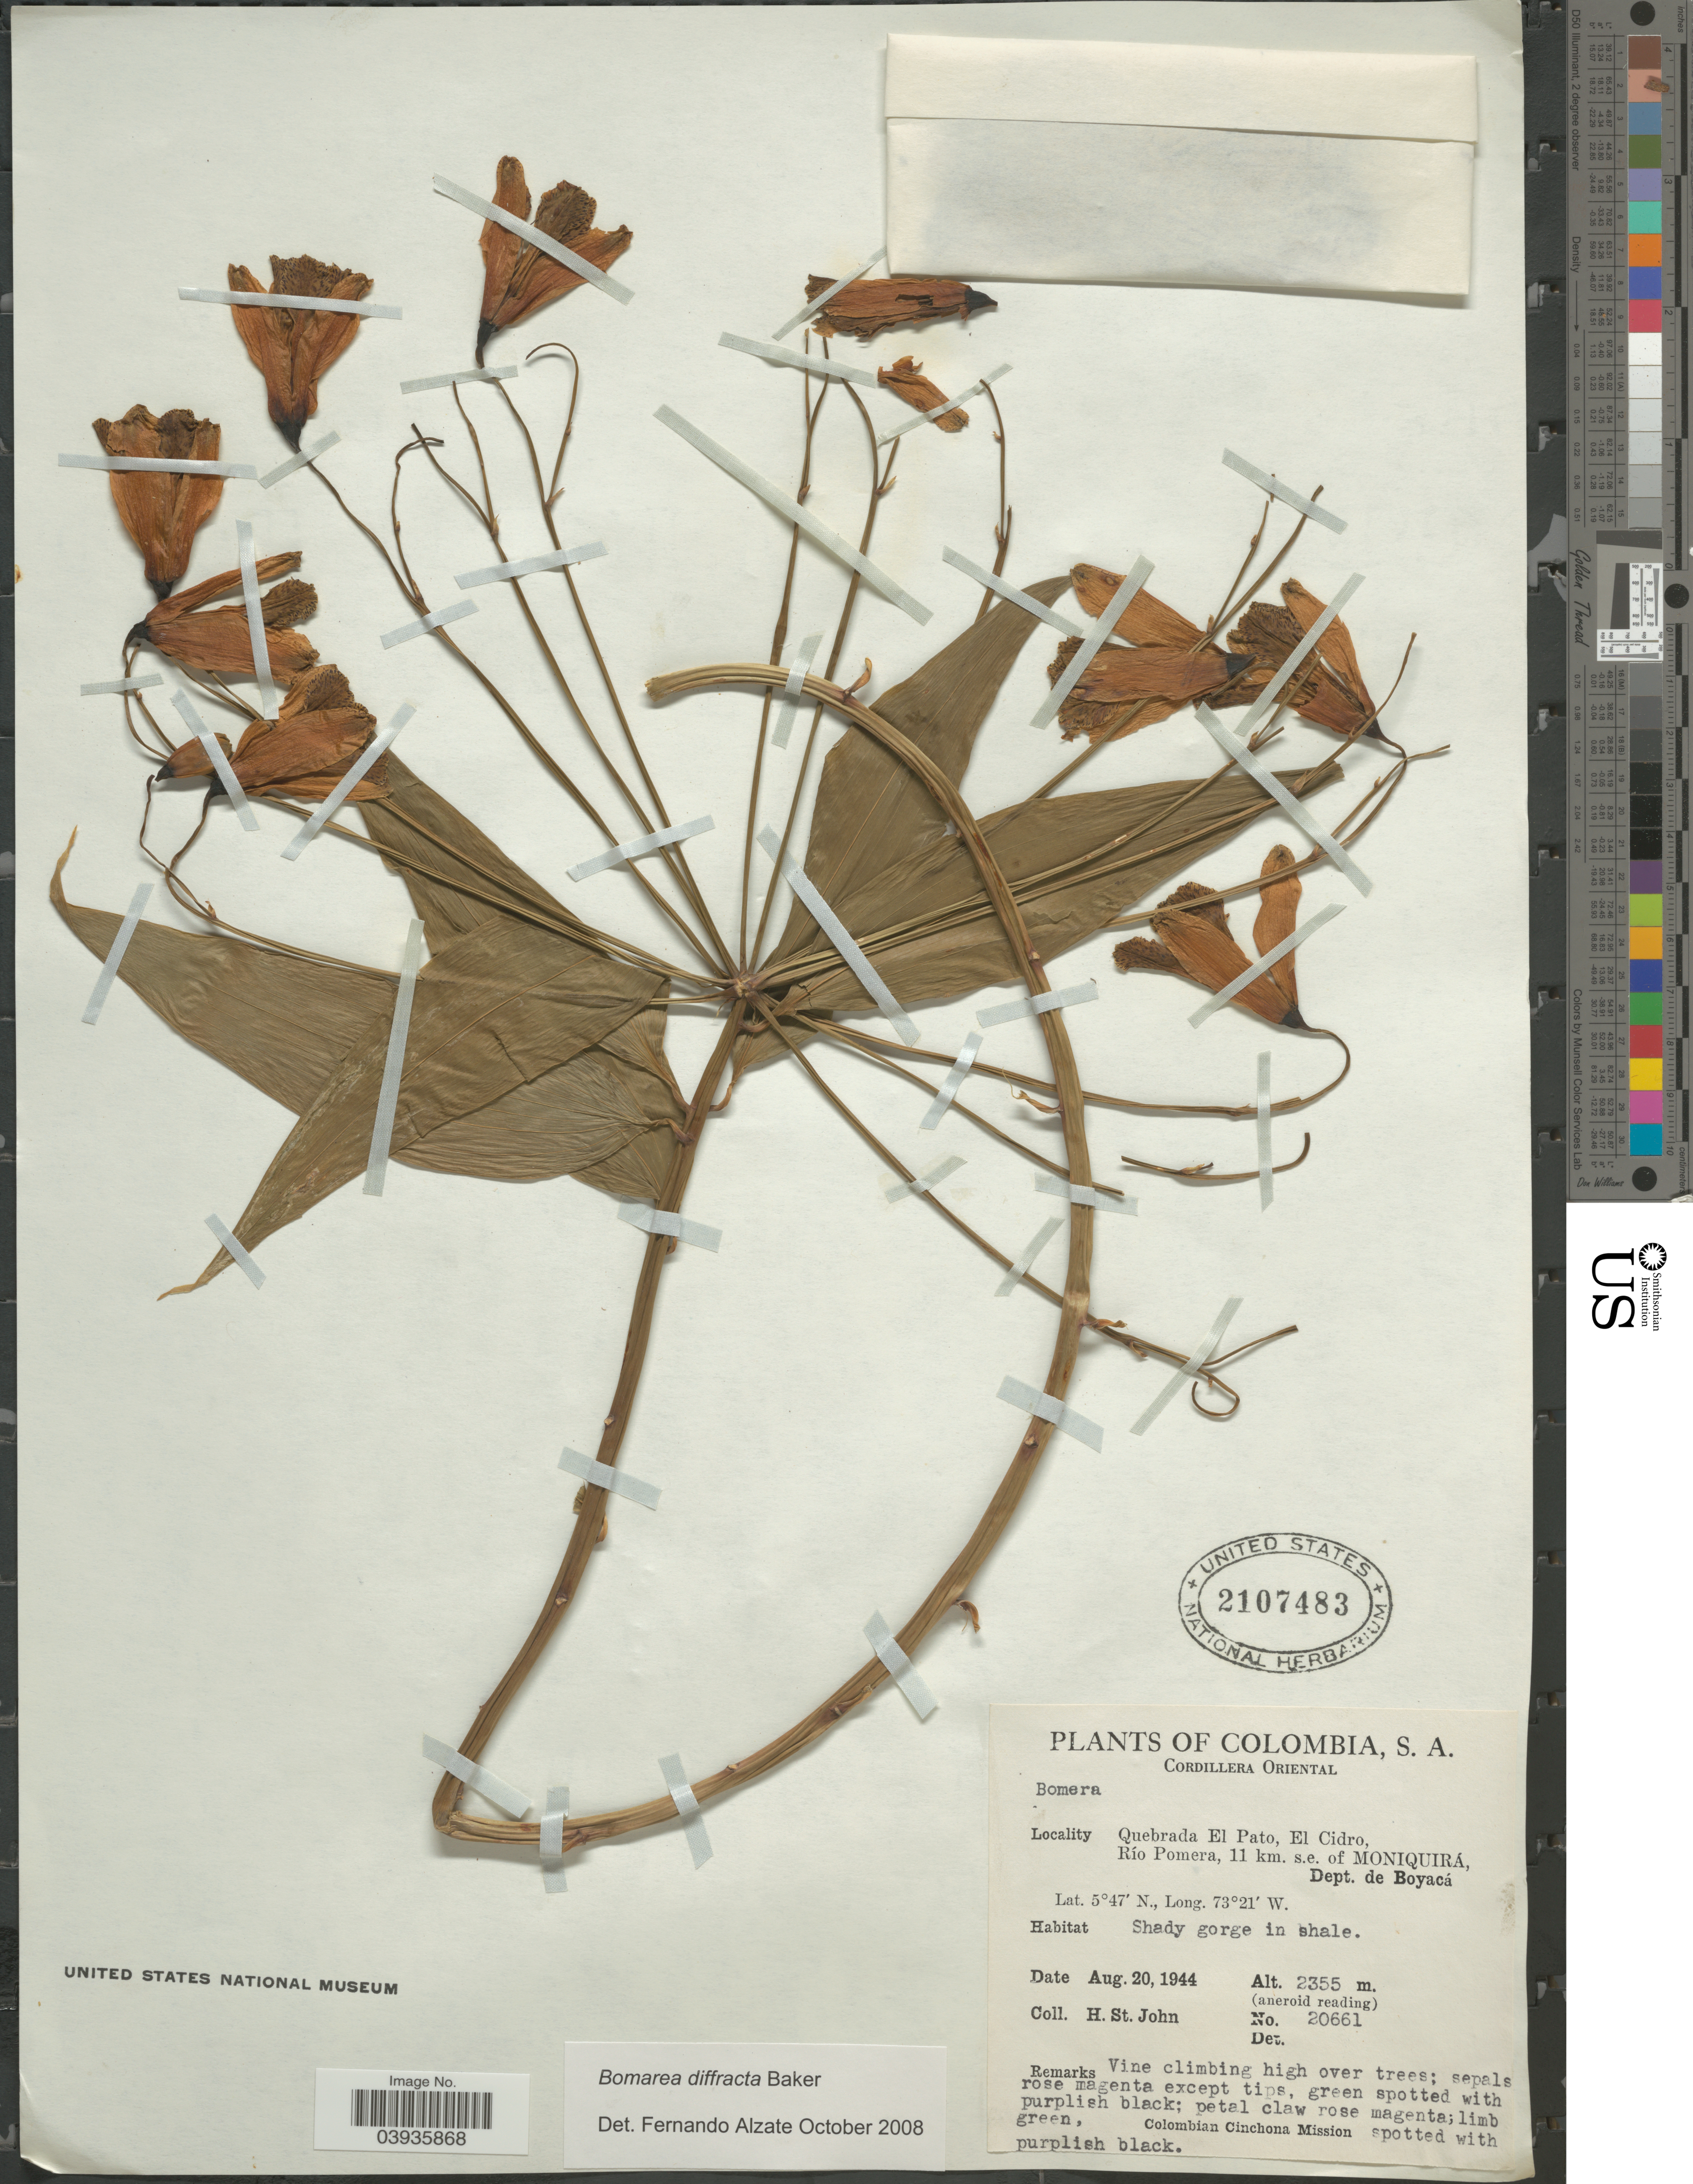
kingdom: Plantae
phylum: Tracheophyta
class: Liliopsida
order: Liliales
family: Alstroemeriaceae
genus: Bomarea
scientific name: Bomarea diffracta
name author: Baker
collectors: H. St. John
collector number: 20661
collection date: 1944-08-20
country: Colombia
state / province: Boyacá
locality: Cordillera Oriental. Quebrada El Pato, El Cidro, Río Pomera, 11 km. s.e. of Moniquirá, Dept. de Boyacá.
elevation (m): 2355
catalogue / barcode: US 2107483